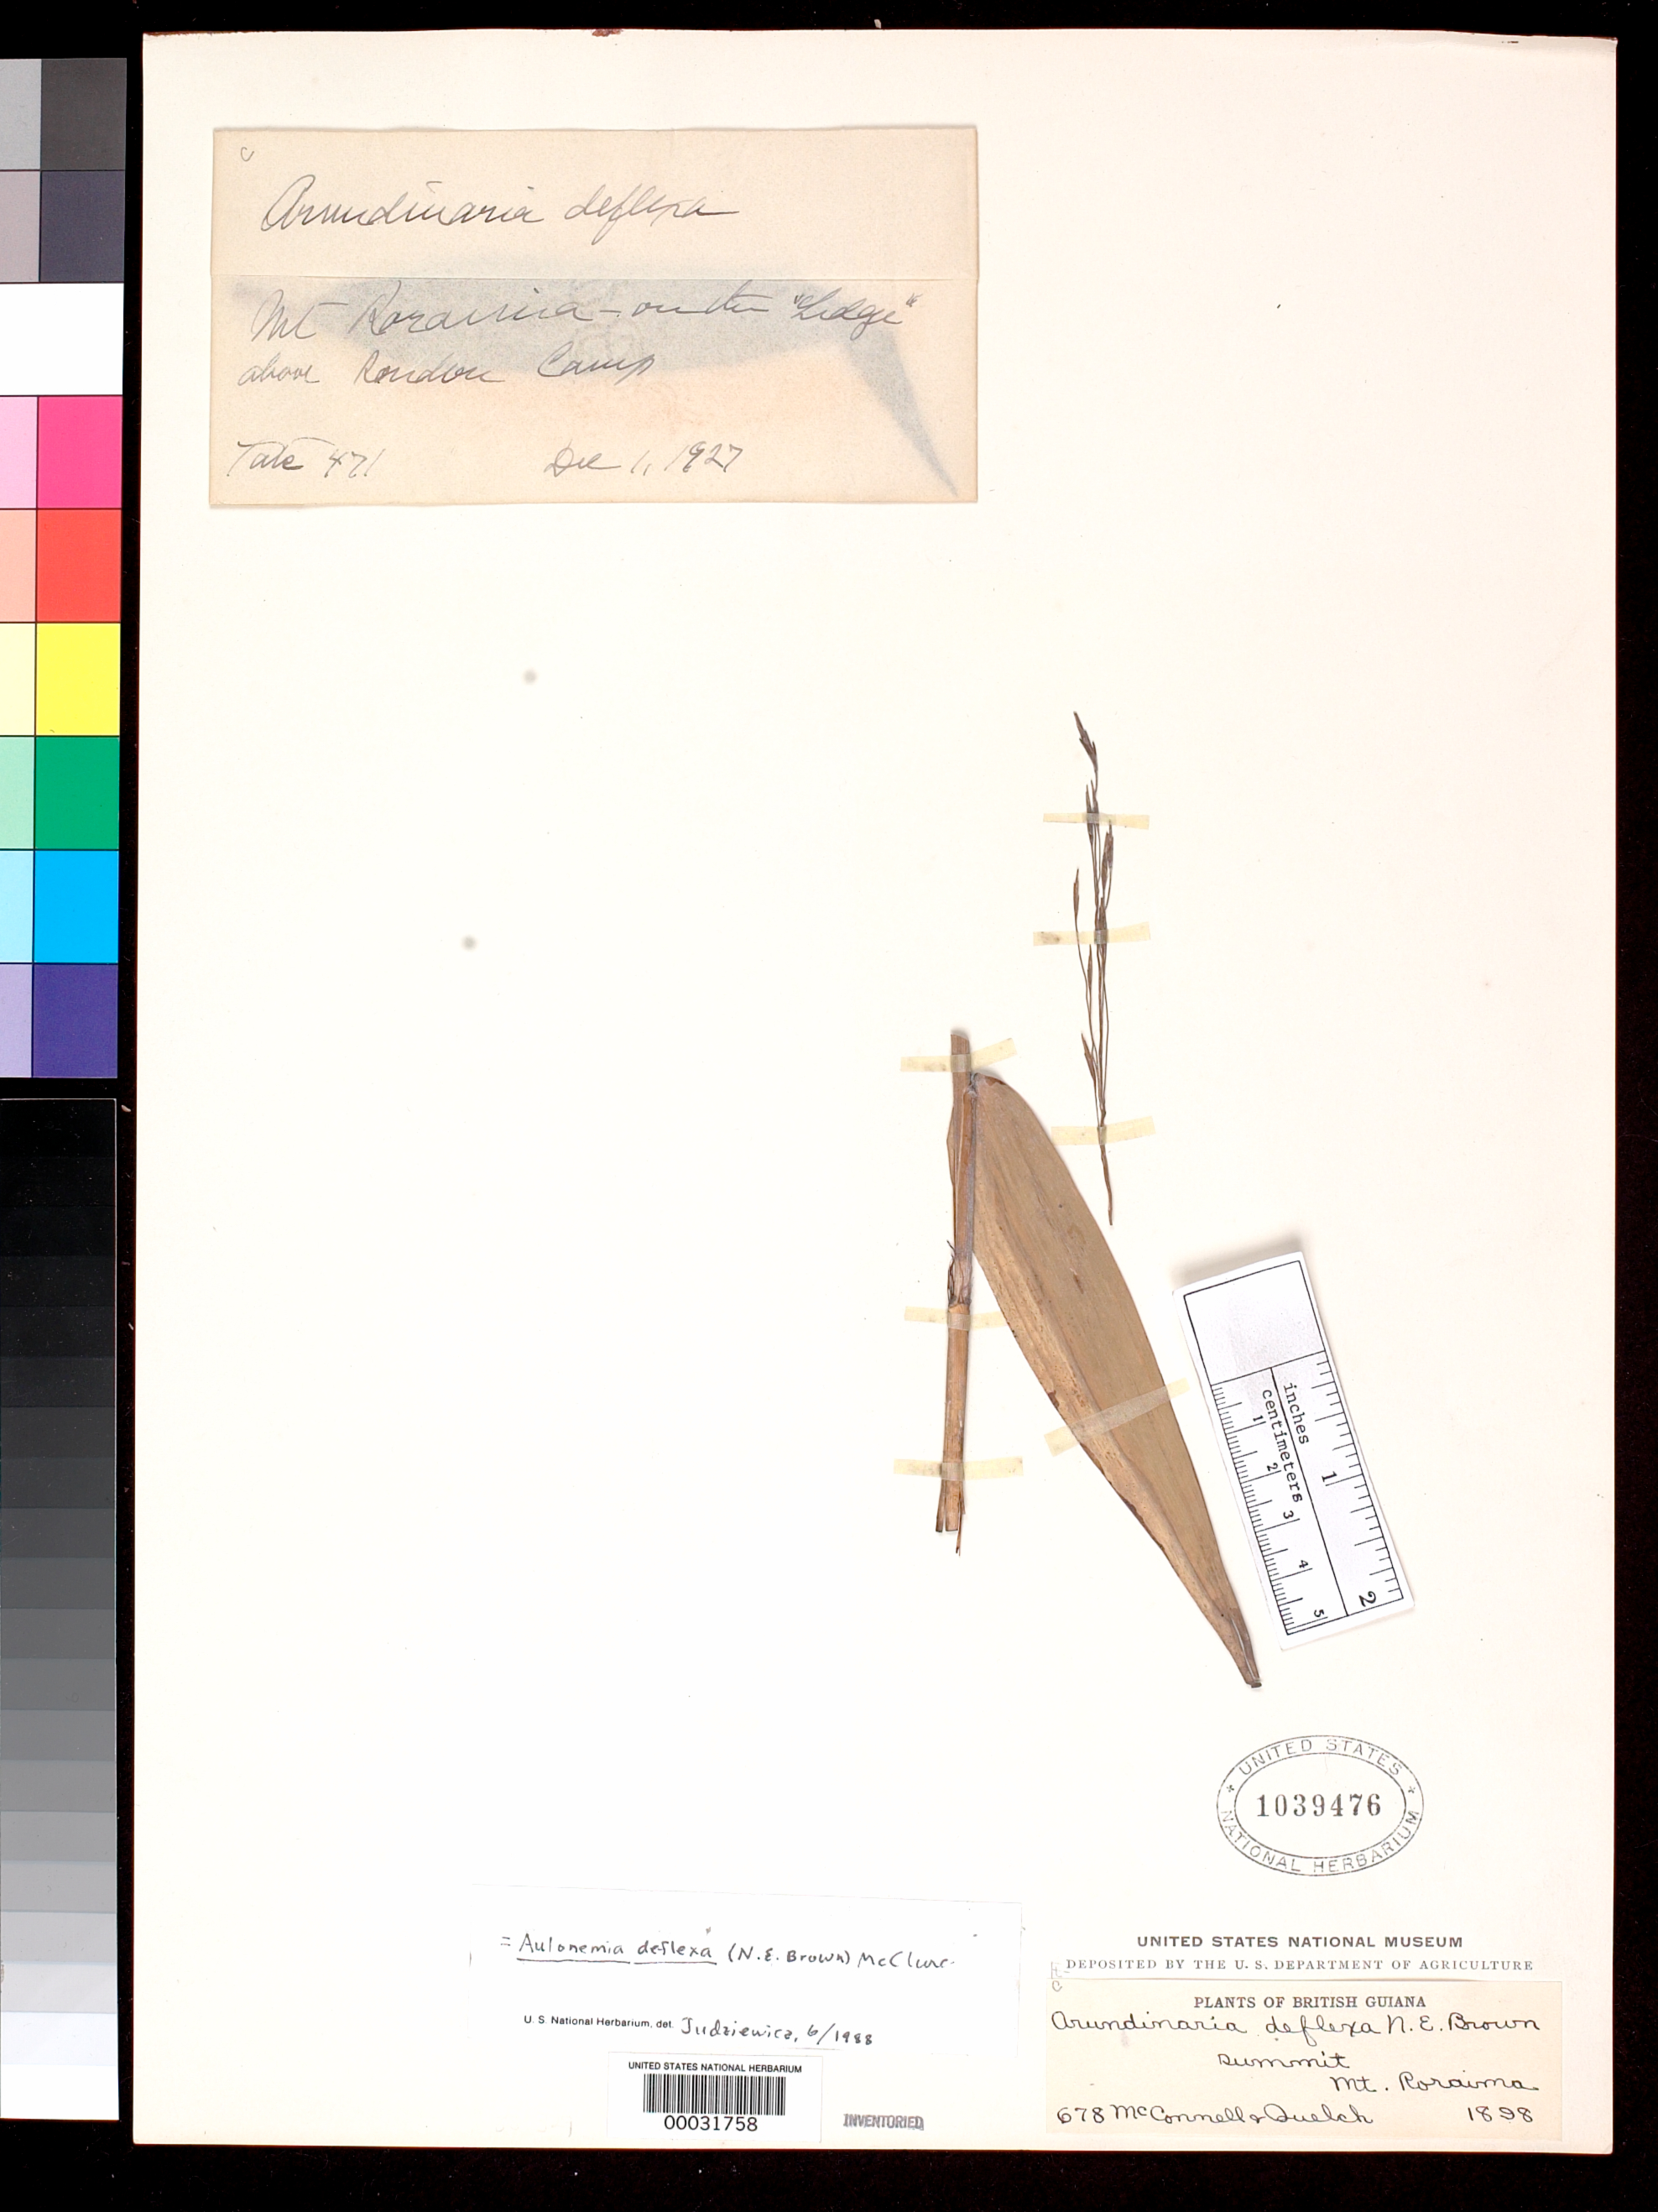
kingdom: Plantae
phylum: Tracheophyta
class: Liliopsida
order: Poales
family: Poaceae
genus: Arundinaria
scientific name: Arundinaria deflexa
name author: N.E. Br.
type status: Type Material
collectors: F. McConnell & J. Quelch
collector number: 678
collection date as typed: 1898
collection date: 1898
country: Guyana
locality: Mt. Roraima.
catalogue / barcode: US 1039476